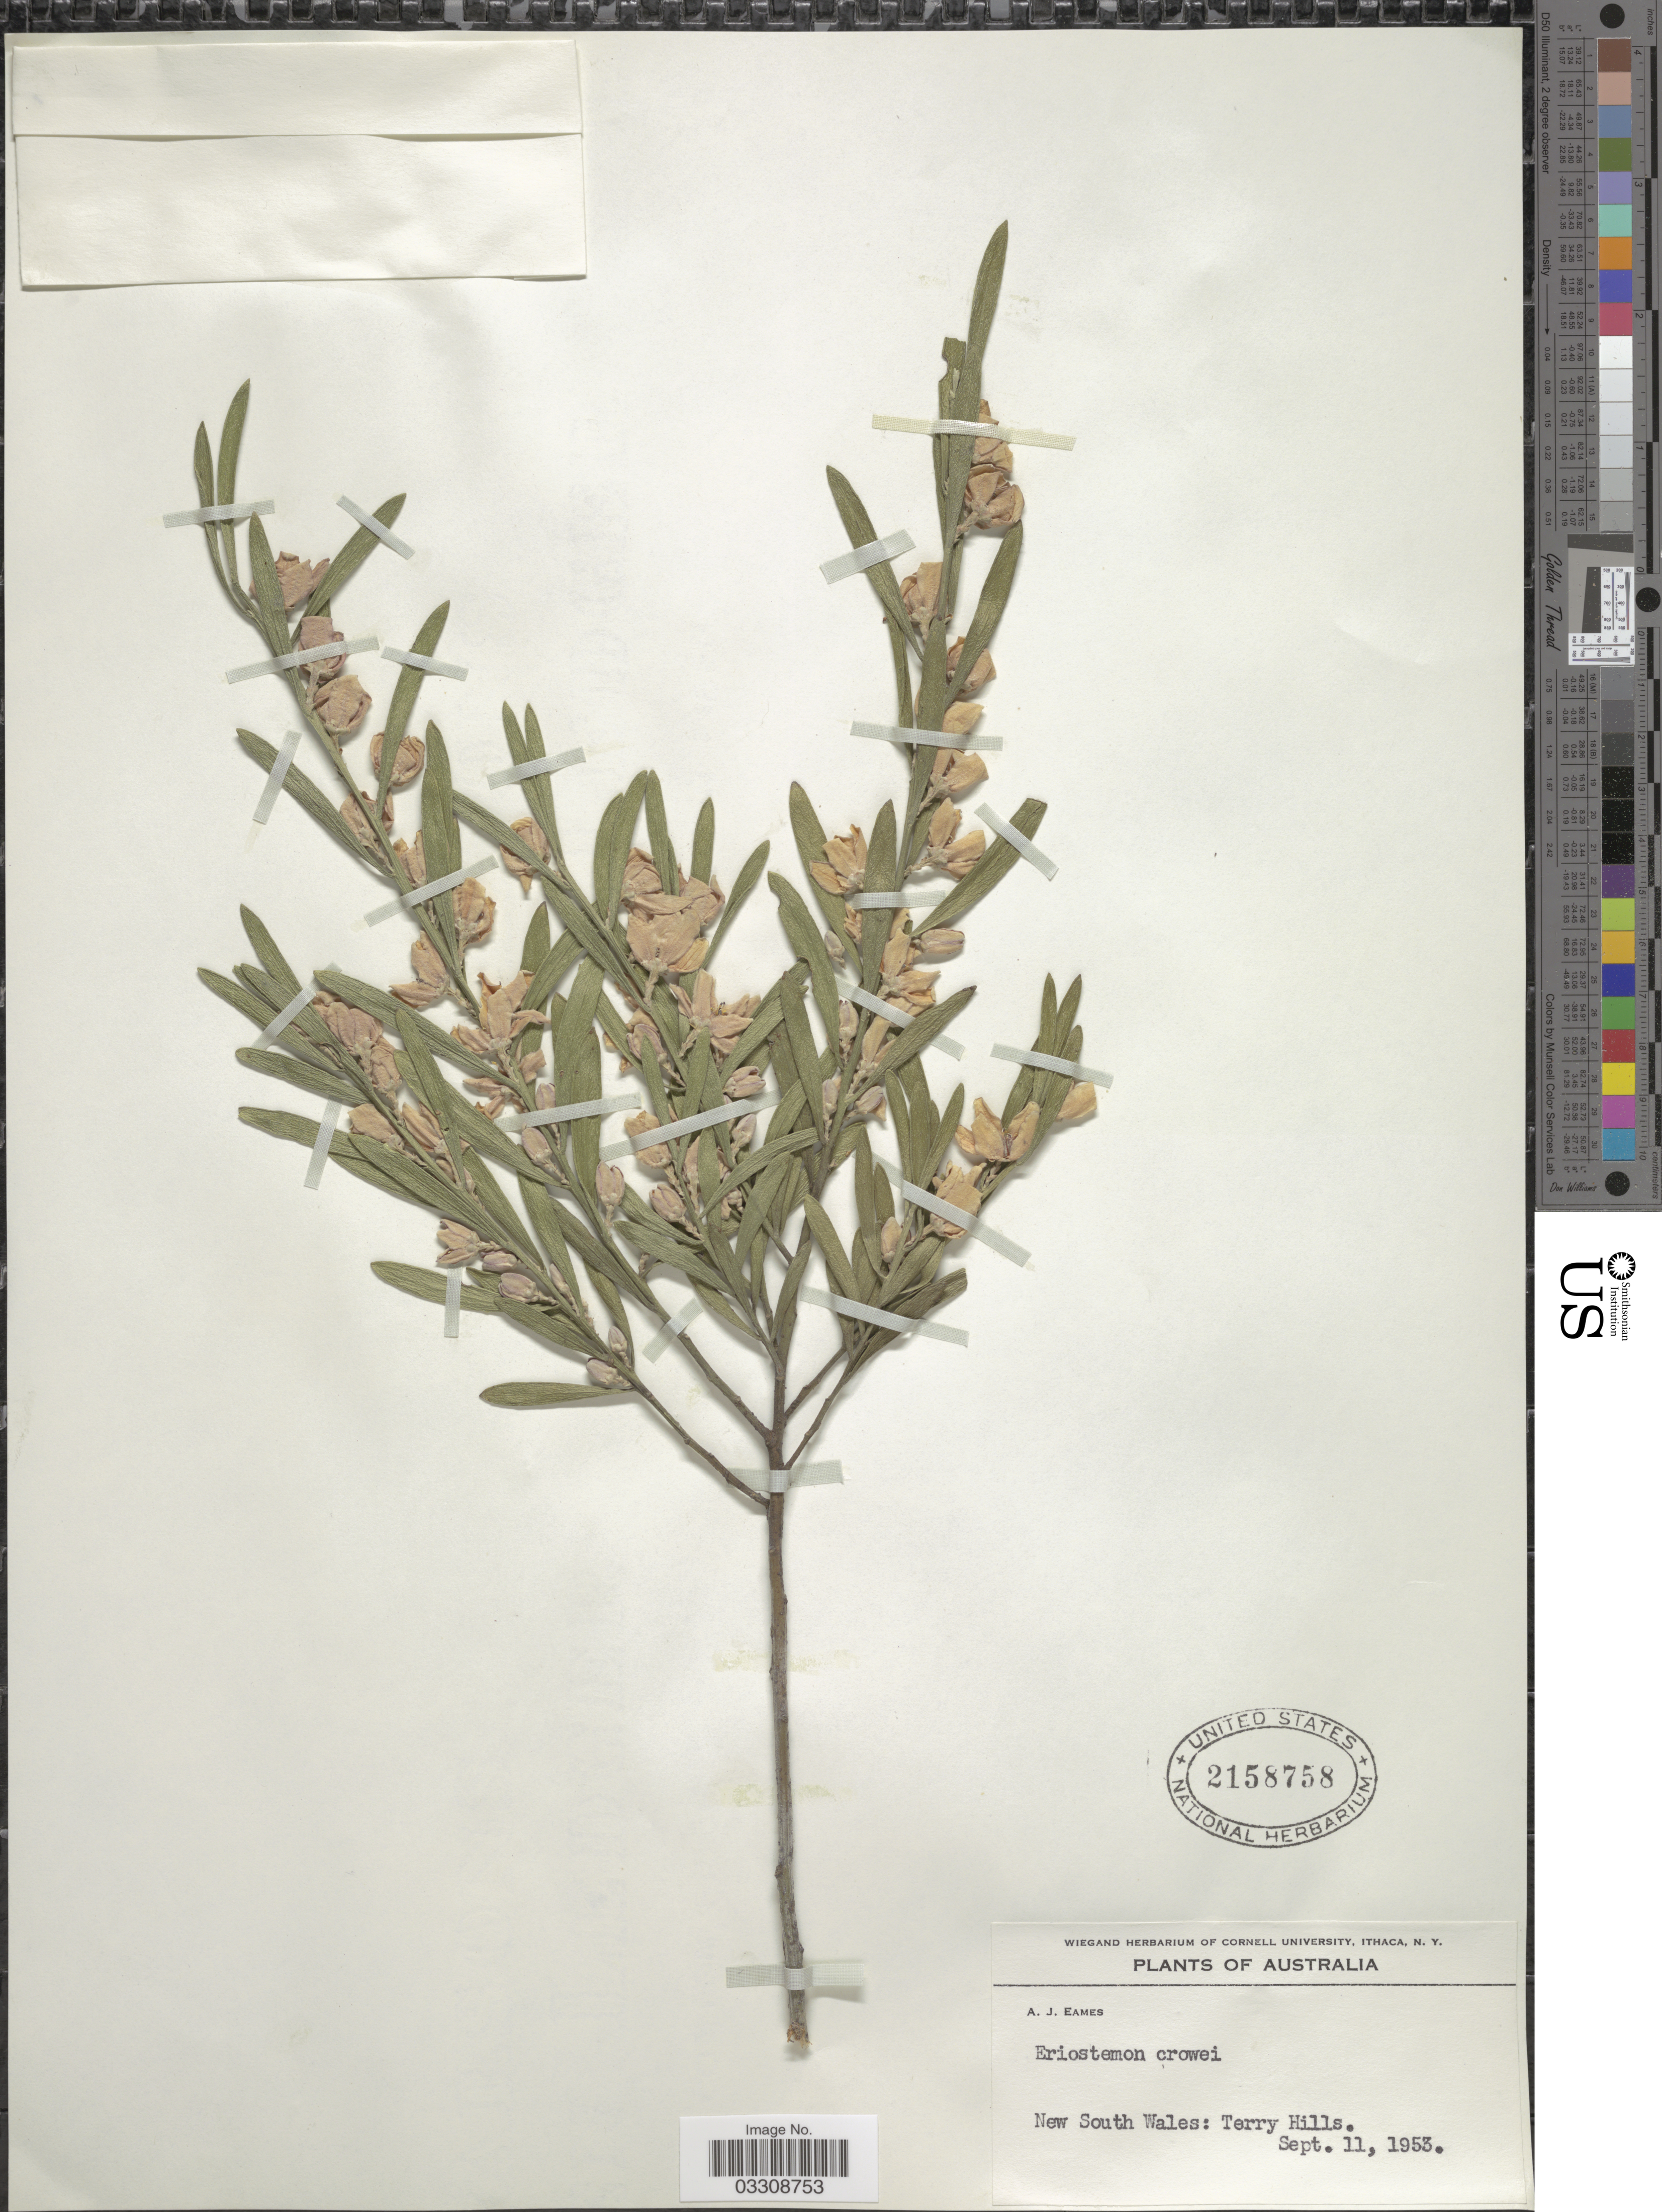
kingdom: Plantae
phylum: Tracheophyta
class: Magnoliopsida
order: Sapindales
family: Rutaceae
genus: Crowea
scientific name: Crowea exalata subsp. exalata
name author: F. Muell.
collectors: A. J. Eames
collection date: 1953-09-11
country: Australia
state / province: New South Wales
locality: Terry Hills.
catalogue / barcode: US 2158758